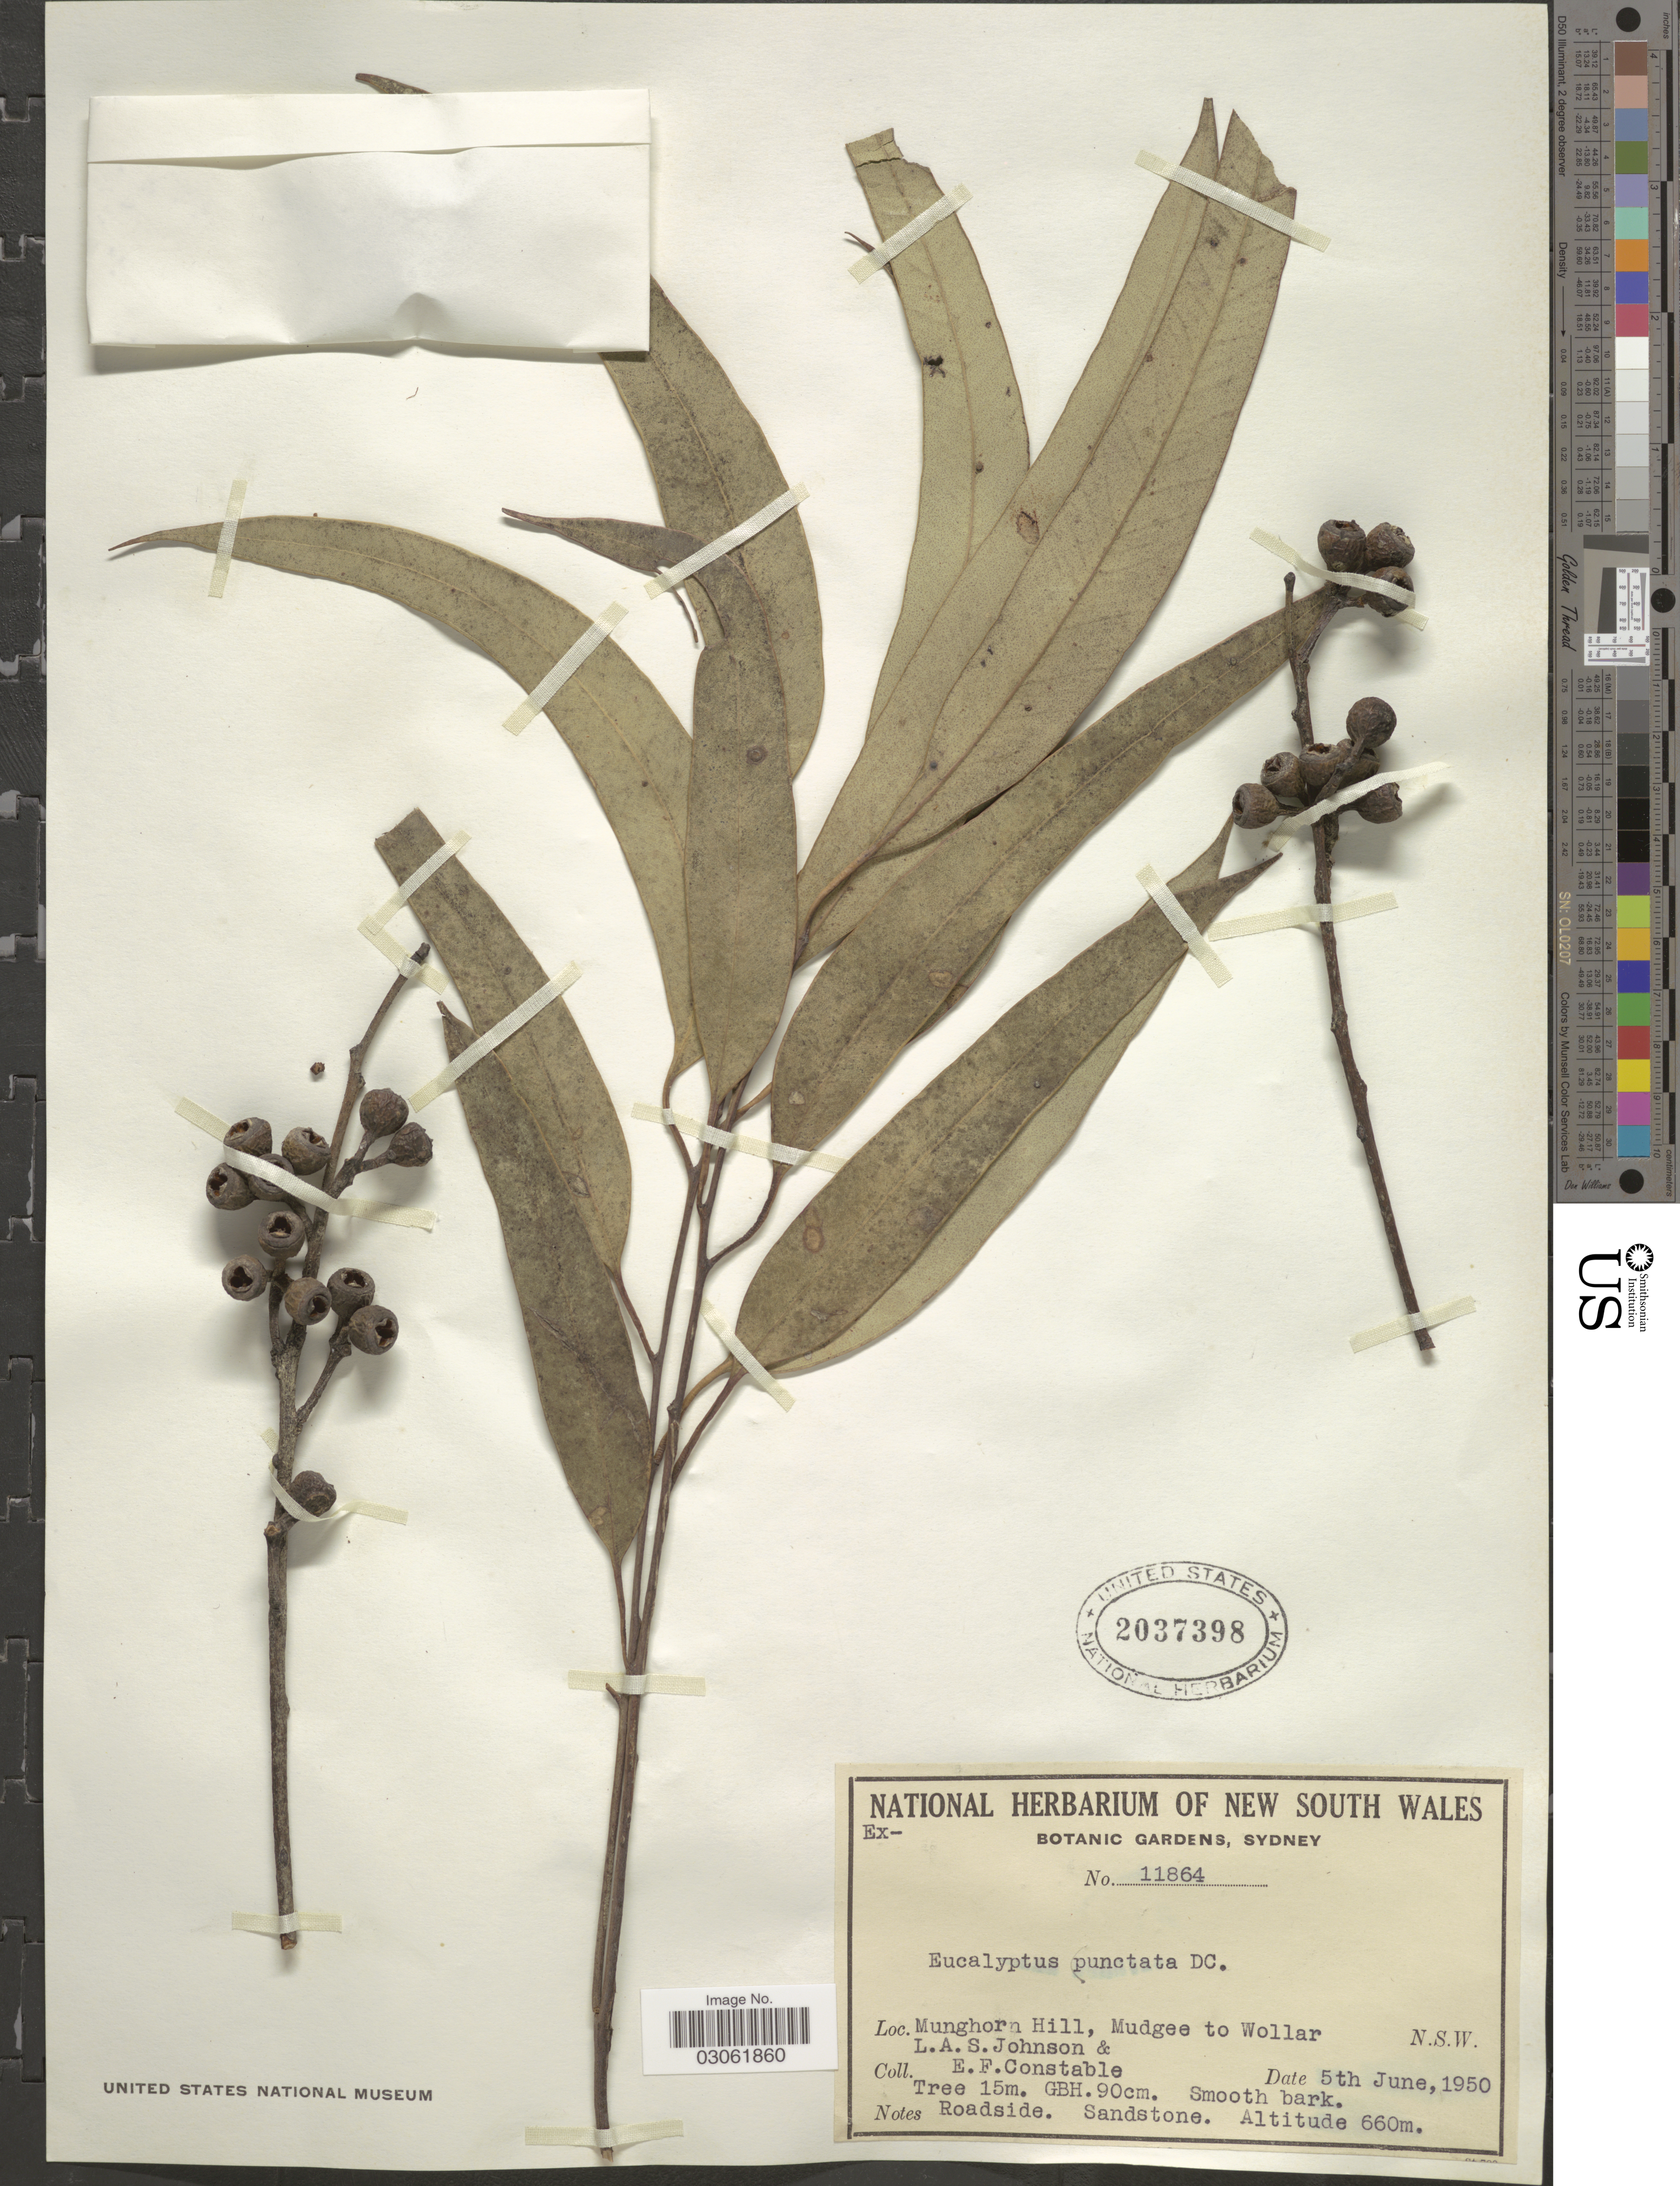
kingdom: Plantae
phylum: Tracheophyta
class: Magnoliopsida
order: Myrtales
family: Myrtaceae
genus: Eucalyptus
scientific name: Eucalyptus punctata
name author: (DC.) A. Cunn. ex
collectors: L. A. S. Johnson & E. F. Constable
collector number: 11864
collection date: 1950-06-05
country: Australia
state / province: New South Wales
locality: Munghorn Hill, Mudgee to Wollar.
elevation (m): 660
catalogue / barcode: US 2037398